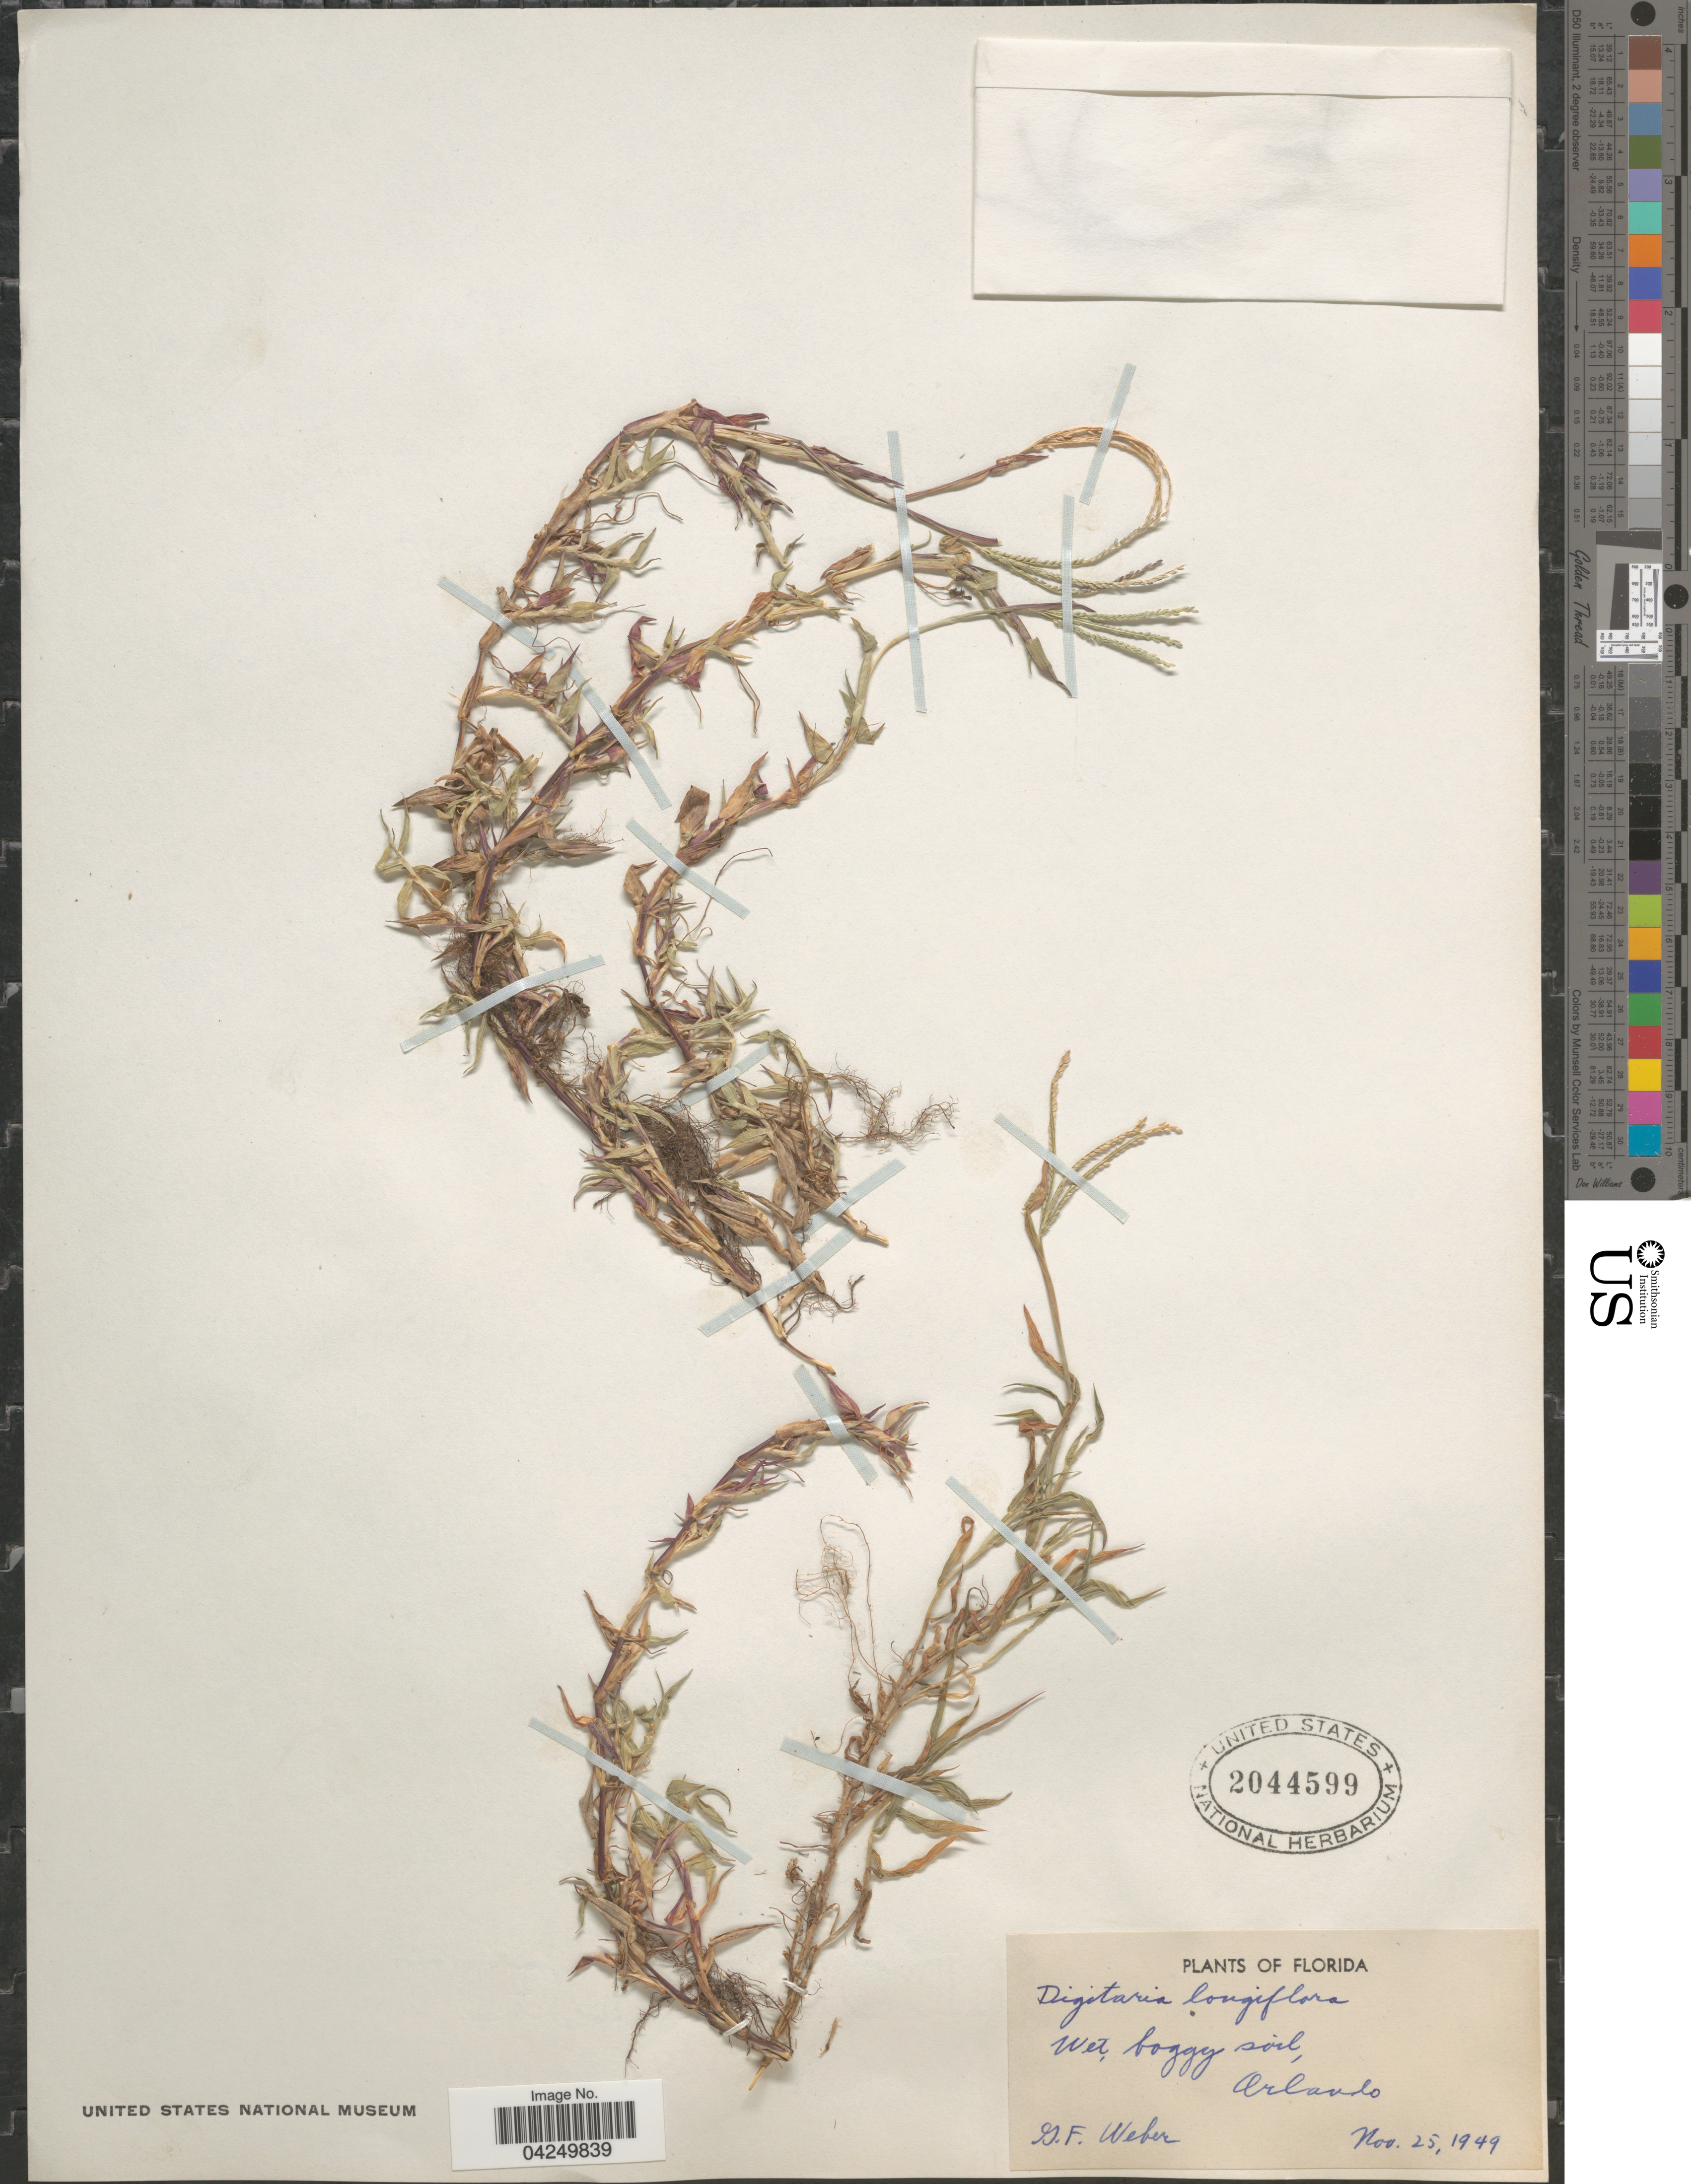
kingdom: Plantae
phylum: Tracheophyta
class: Liliopsida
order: Poales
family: Poaceae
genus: Digitaria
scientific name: Digitaria longiflora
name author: (Retz.) Pers.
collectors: G. Weber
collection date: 1949-11-25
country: United States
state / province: Florida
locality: Orlando.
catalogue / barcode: US 2044599